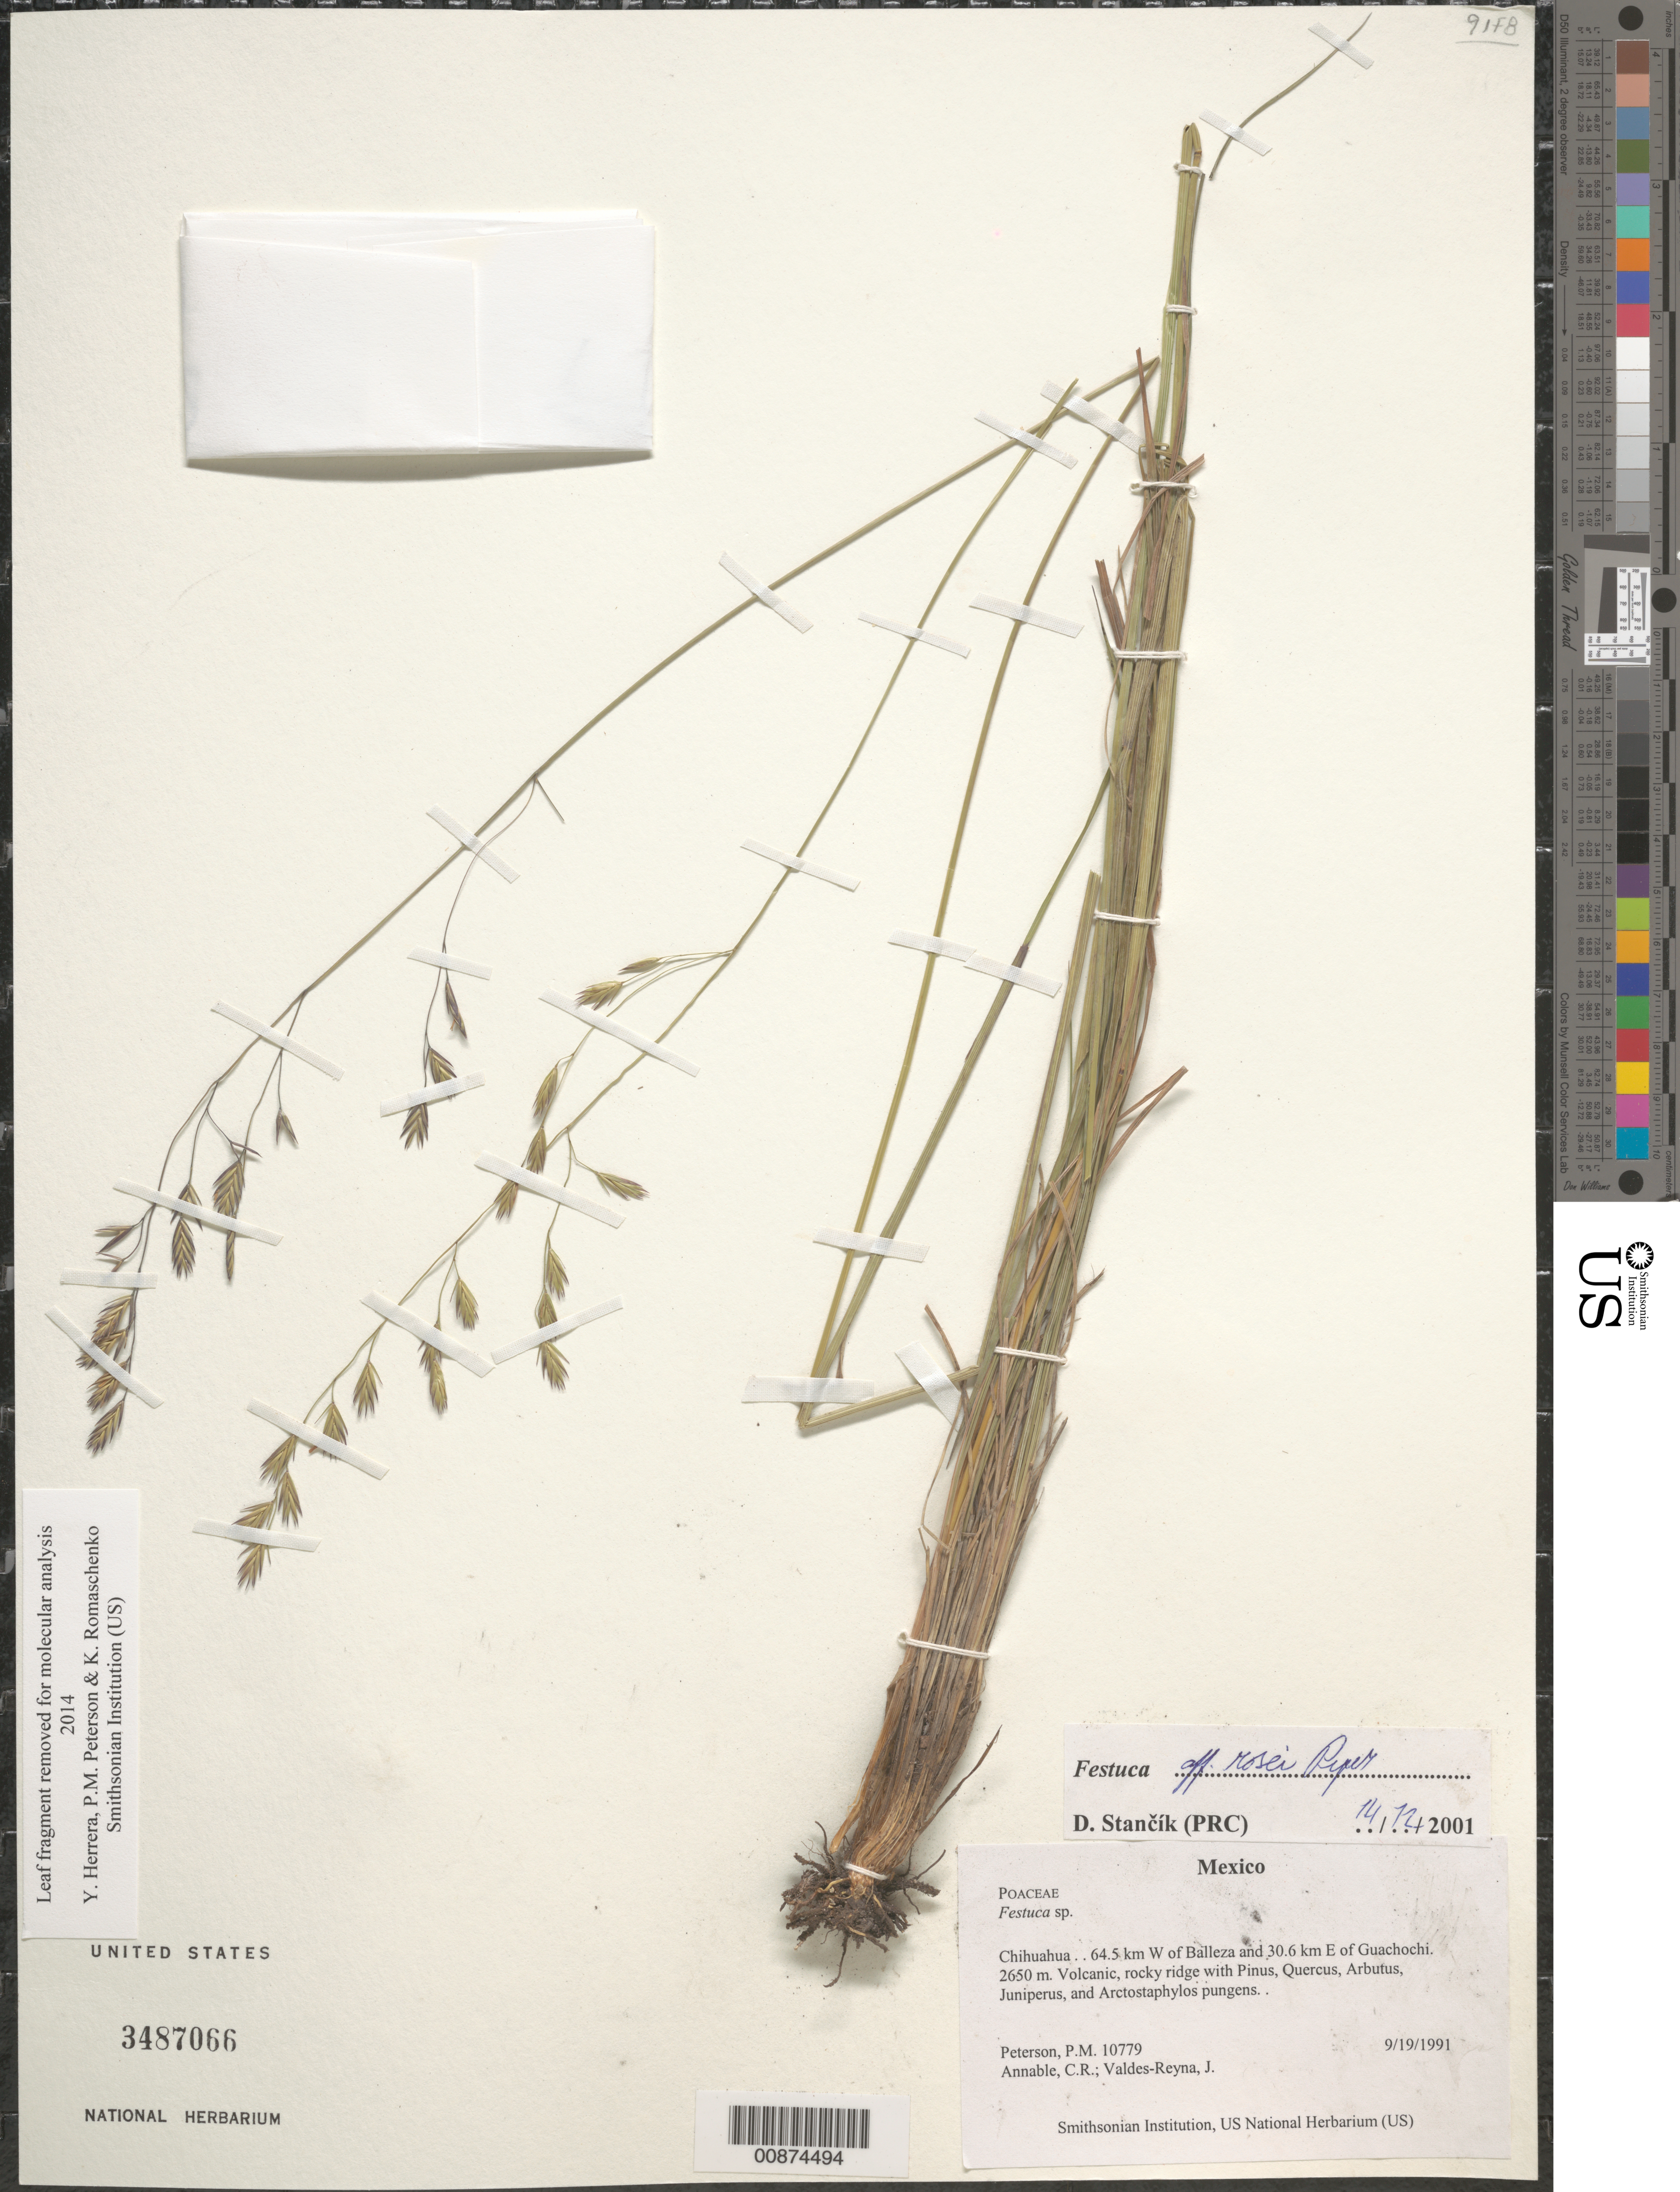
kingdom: Plantae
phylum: Tracheophyta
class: Liliopsida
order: Poales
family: Poaceae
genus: Festuca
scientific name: Festuca rosei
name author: Piper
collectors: P. M. Peterson, C. R. Annable & J. Valdés-Reyna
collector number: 10779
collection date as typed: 19 Sep 1991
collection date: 1991-09-19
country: Mexico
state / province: Chihuahua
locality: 64.5 km W of Balleza and 30.6 km E of Guachochi.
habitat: Volcanic, rocky ridge with Pinus, Quercus, Arbutus, Juniperus, and Arctostaphylos pungens.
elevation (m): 2650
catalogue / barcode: US 3487066